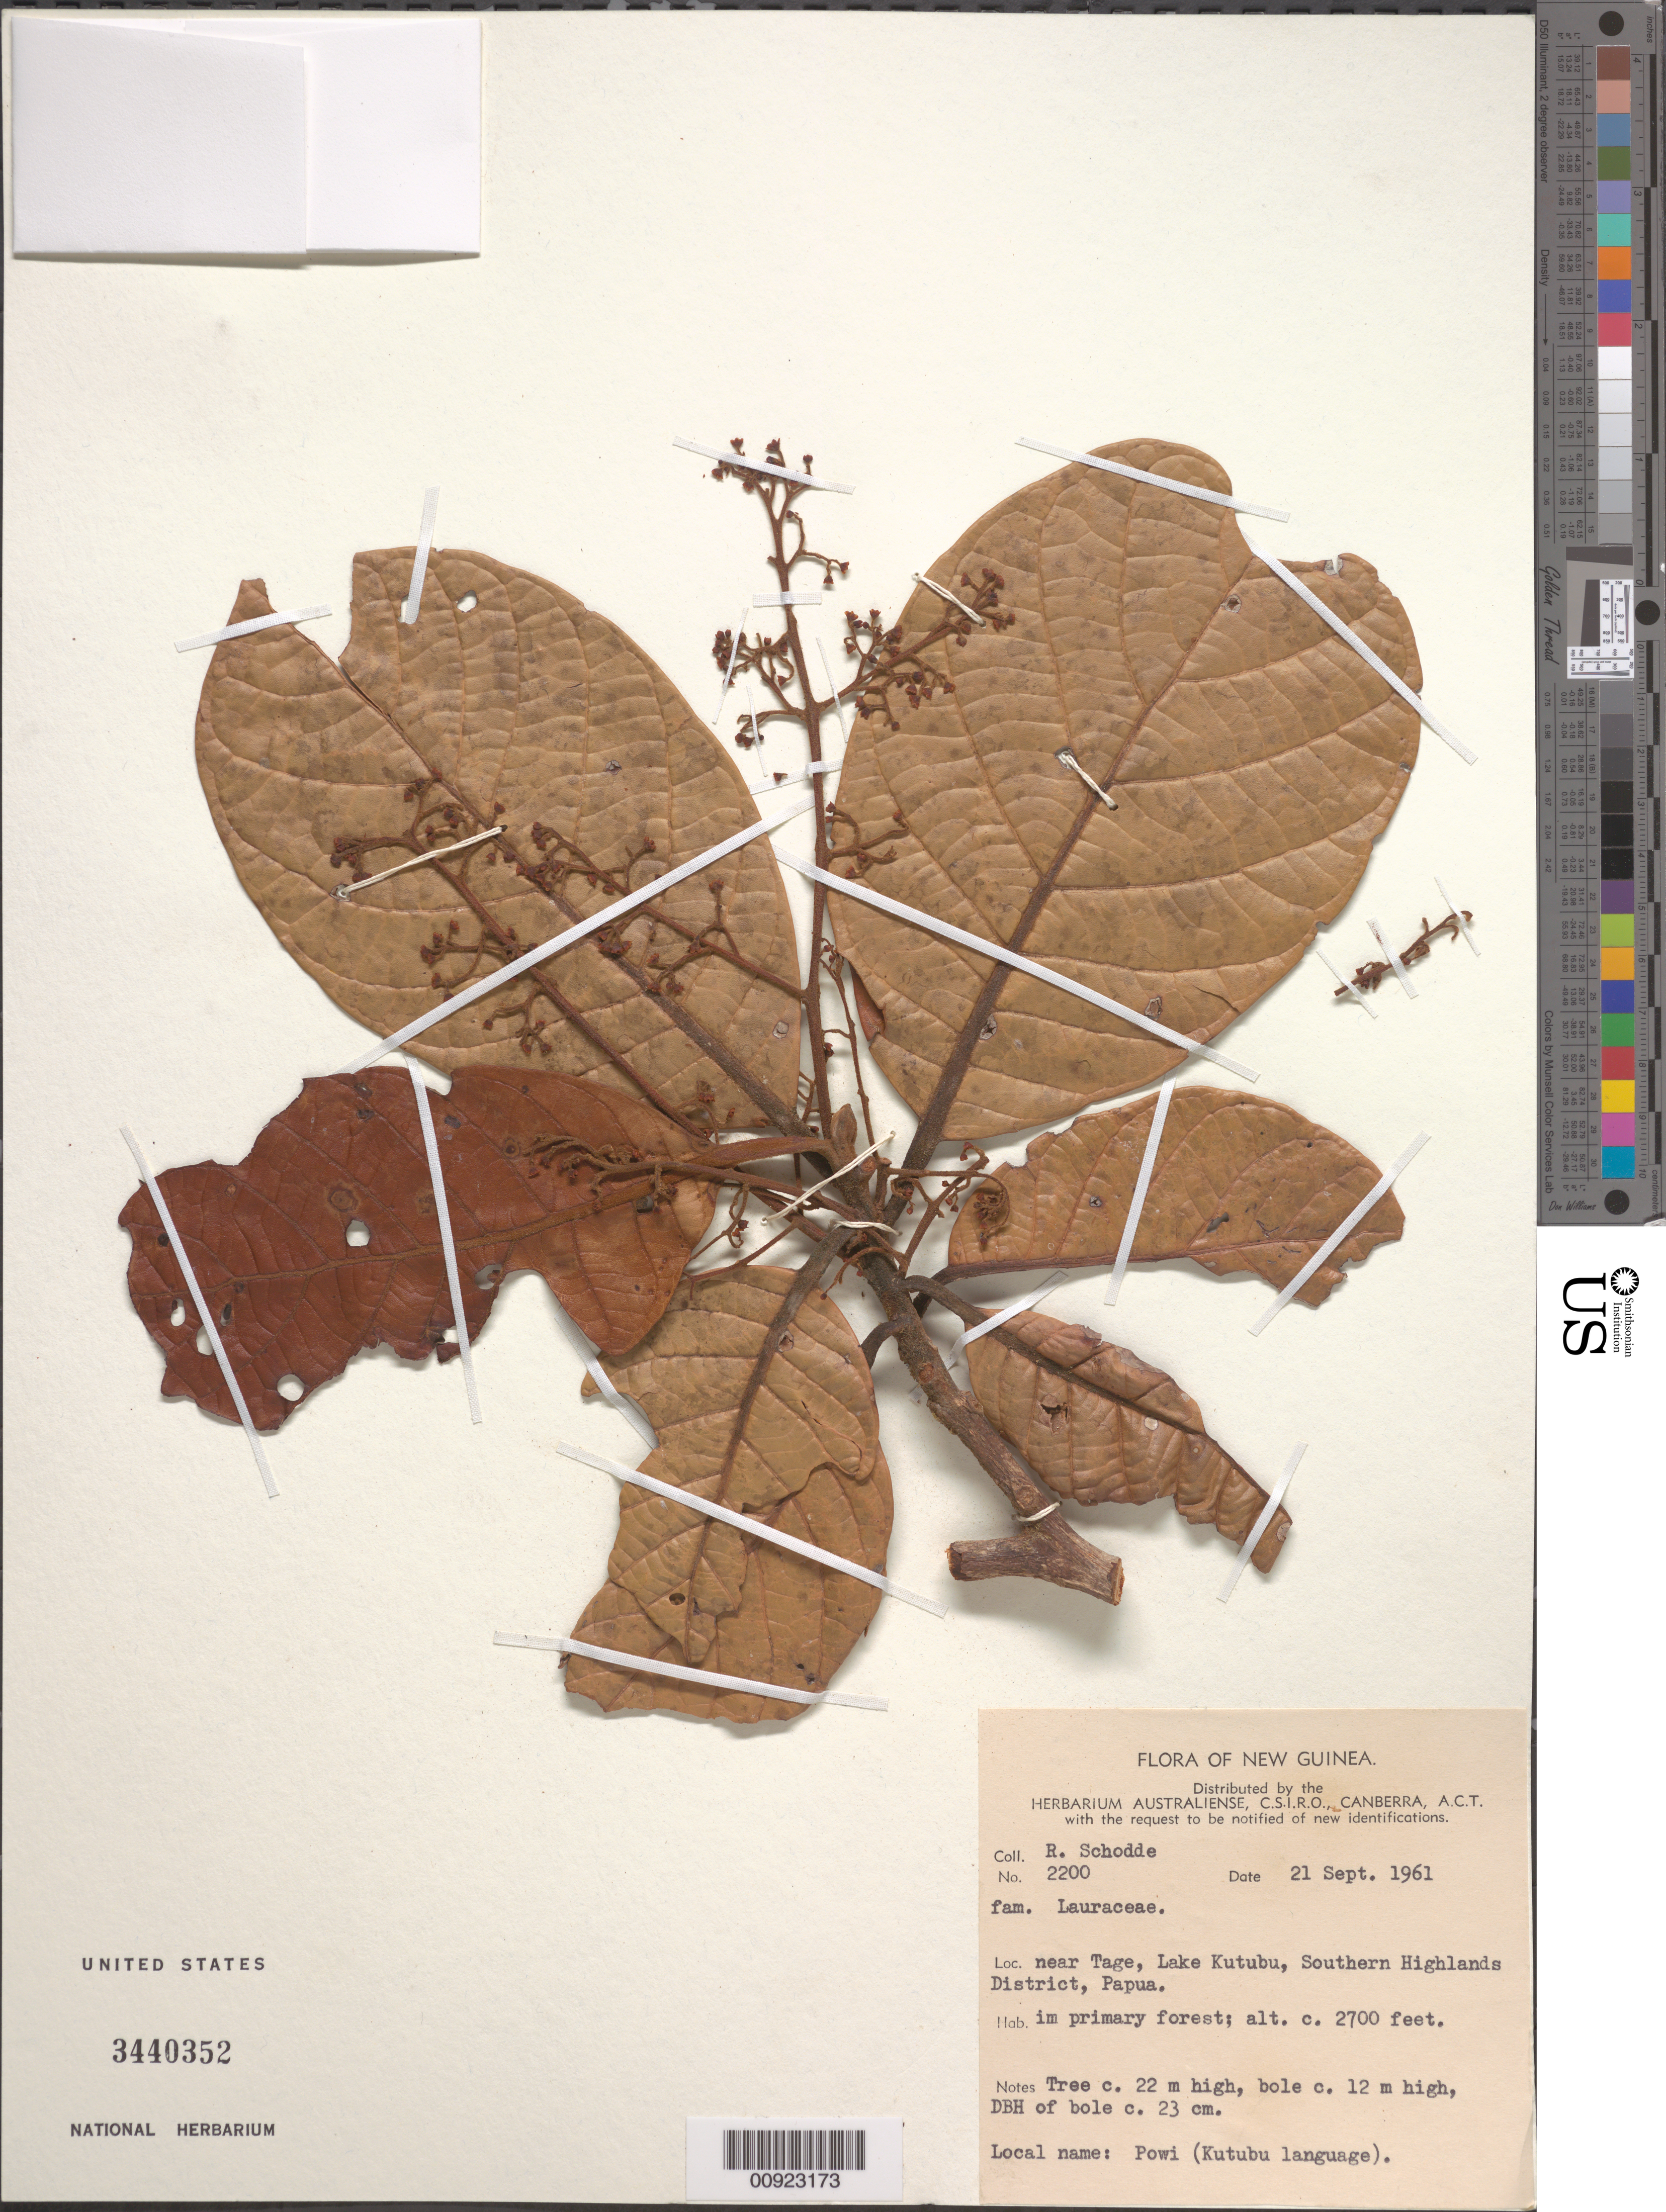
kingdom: Plantae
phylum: Tracheophyta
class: Magnoliopsida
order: Laurales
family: Lauraceae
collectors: R. Schodde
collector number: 2200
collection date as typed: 21 Sep 1961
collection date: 1961-09-21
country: Papua New Guinea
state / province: Southern Highlands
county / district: Lake Kutubu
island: New Guinea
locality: near Tage, Lake Kutubu, Southern Highlands District, Papua.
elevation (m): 823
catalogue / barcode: US 3440352